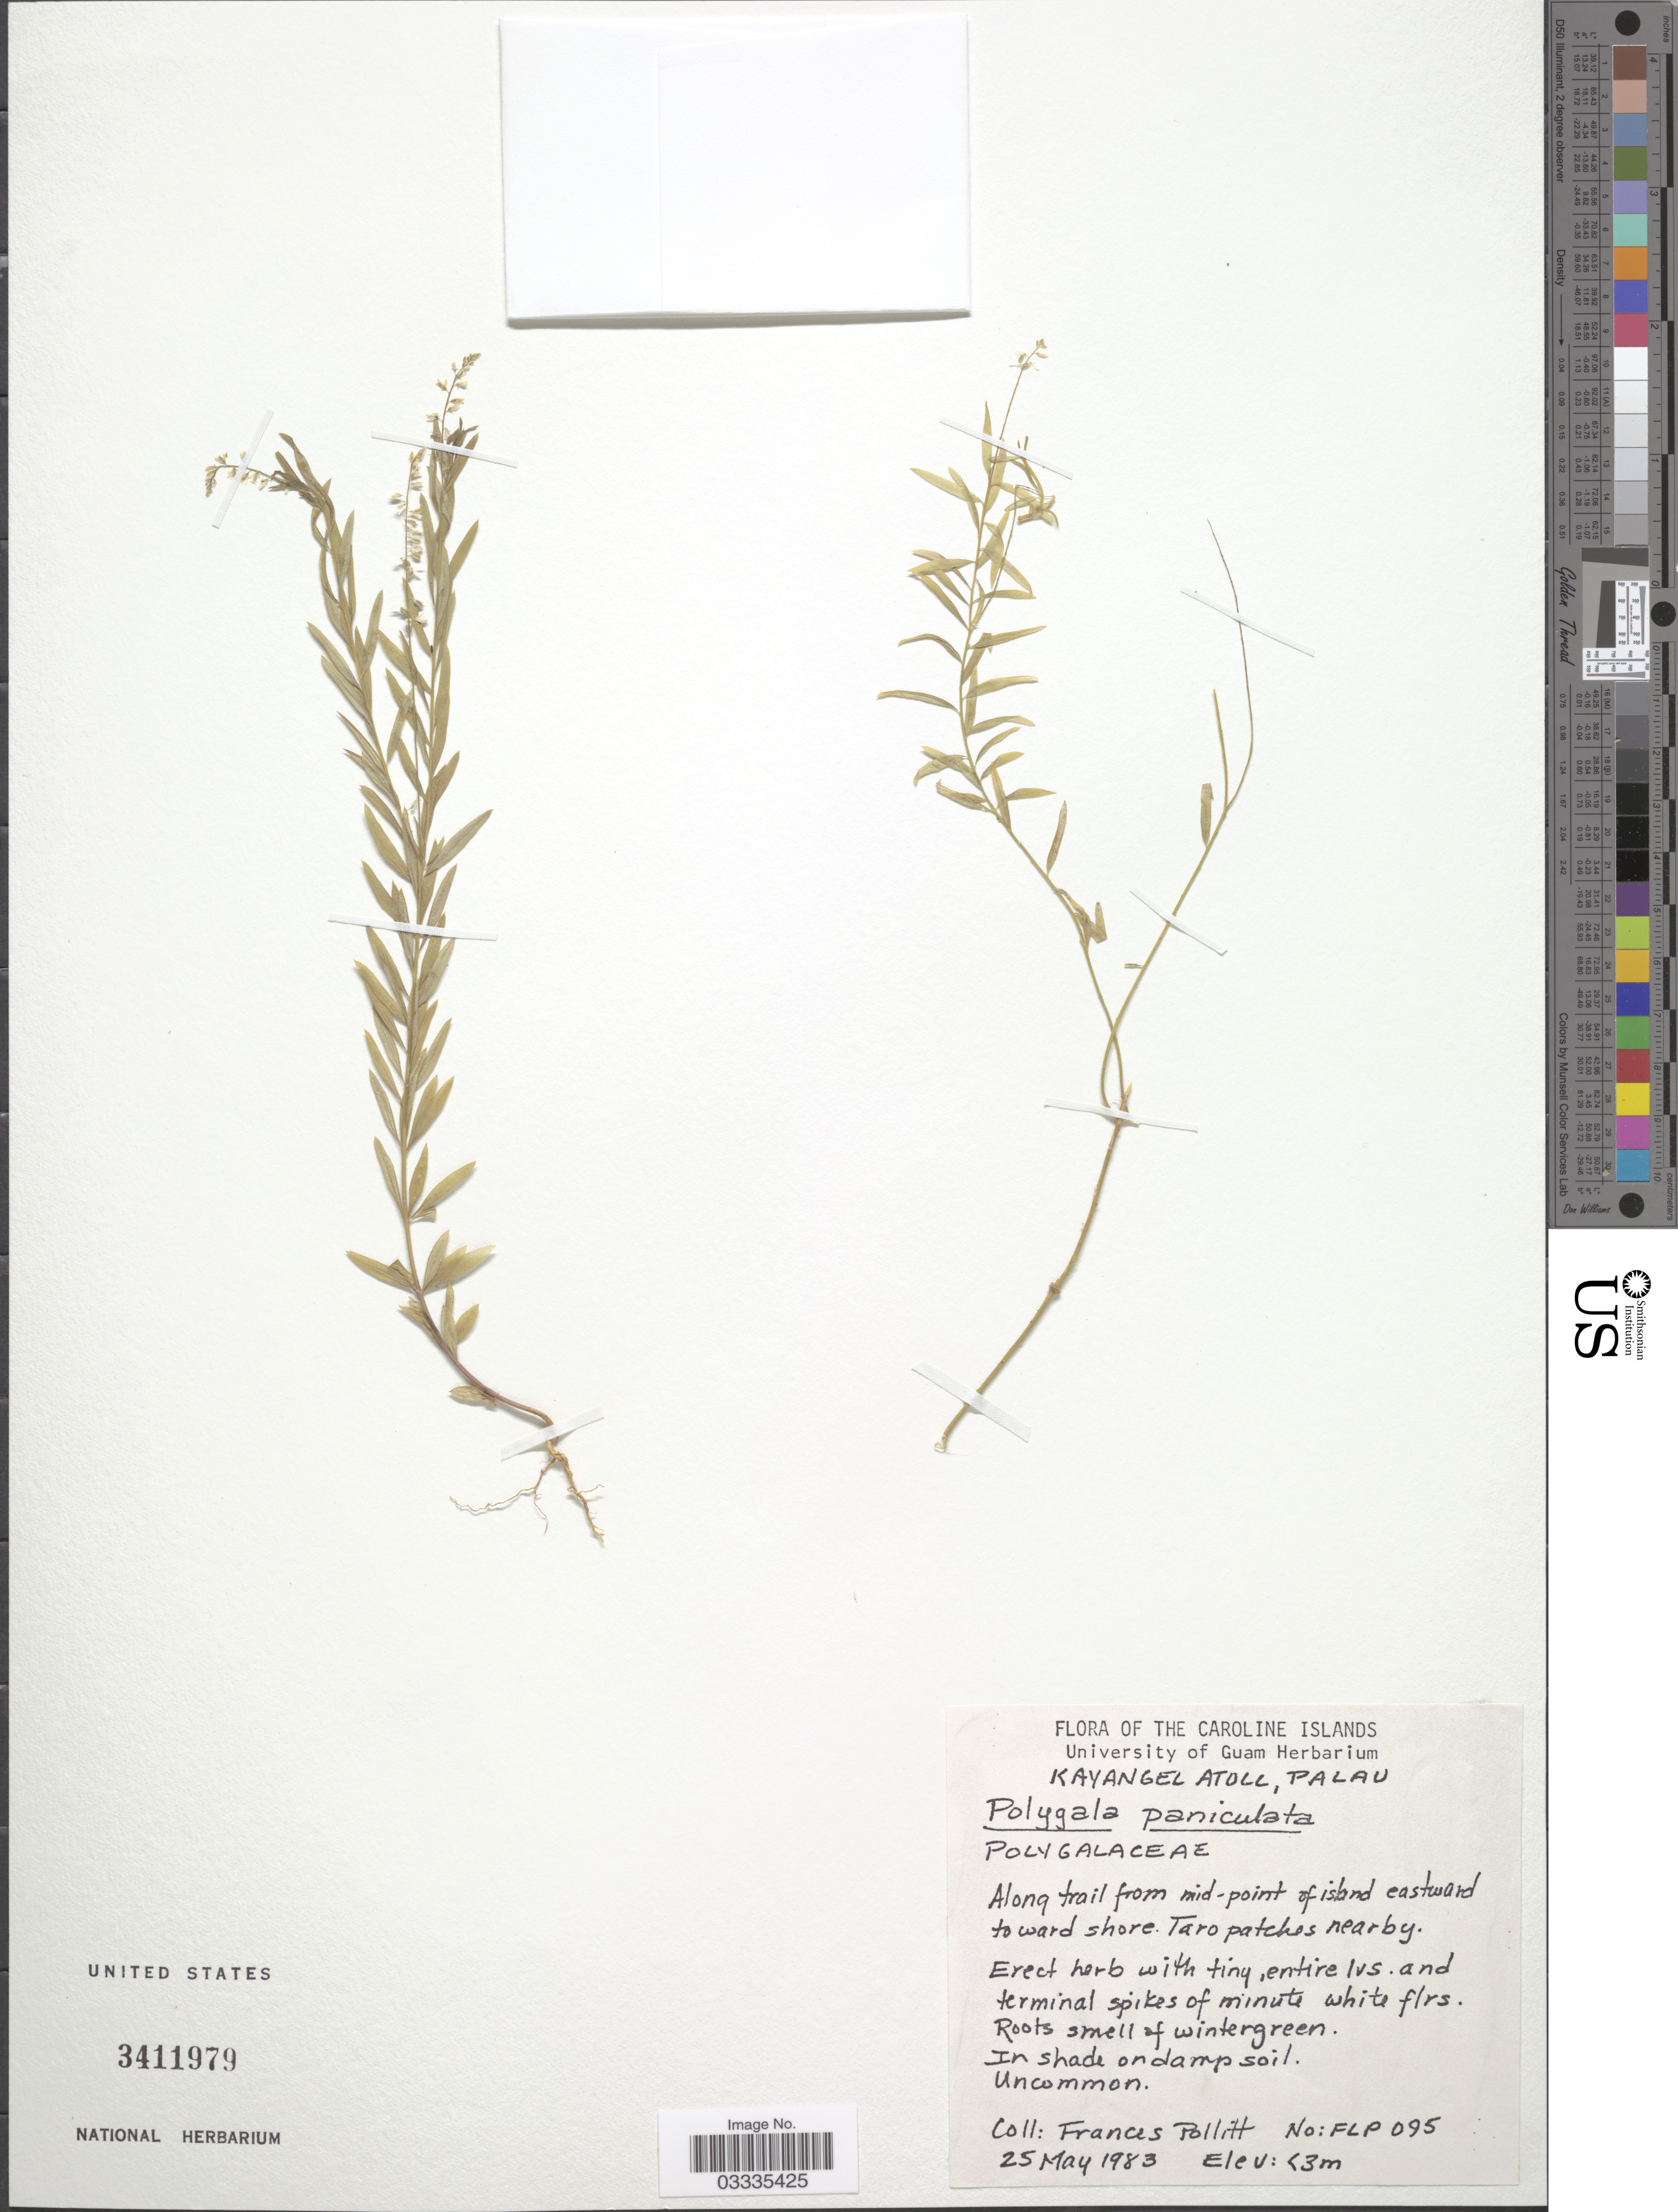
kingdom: Plantae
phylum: Tracheophyta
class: Magnoliopsida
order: Fabales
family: Polygalaceae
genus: Polygala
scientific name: Polygala paniculata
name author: L.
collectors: F. Pollitt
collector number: FLP095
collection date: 1983-05-25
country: Palau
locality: Caroline Islands. Kayangel Atoll, Palau. Along trail from mid-point of island eastward toward shore. Taro patches nearby. [unsure placement]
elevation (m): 3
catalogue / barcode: US 3411979